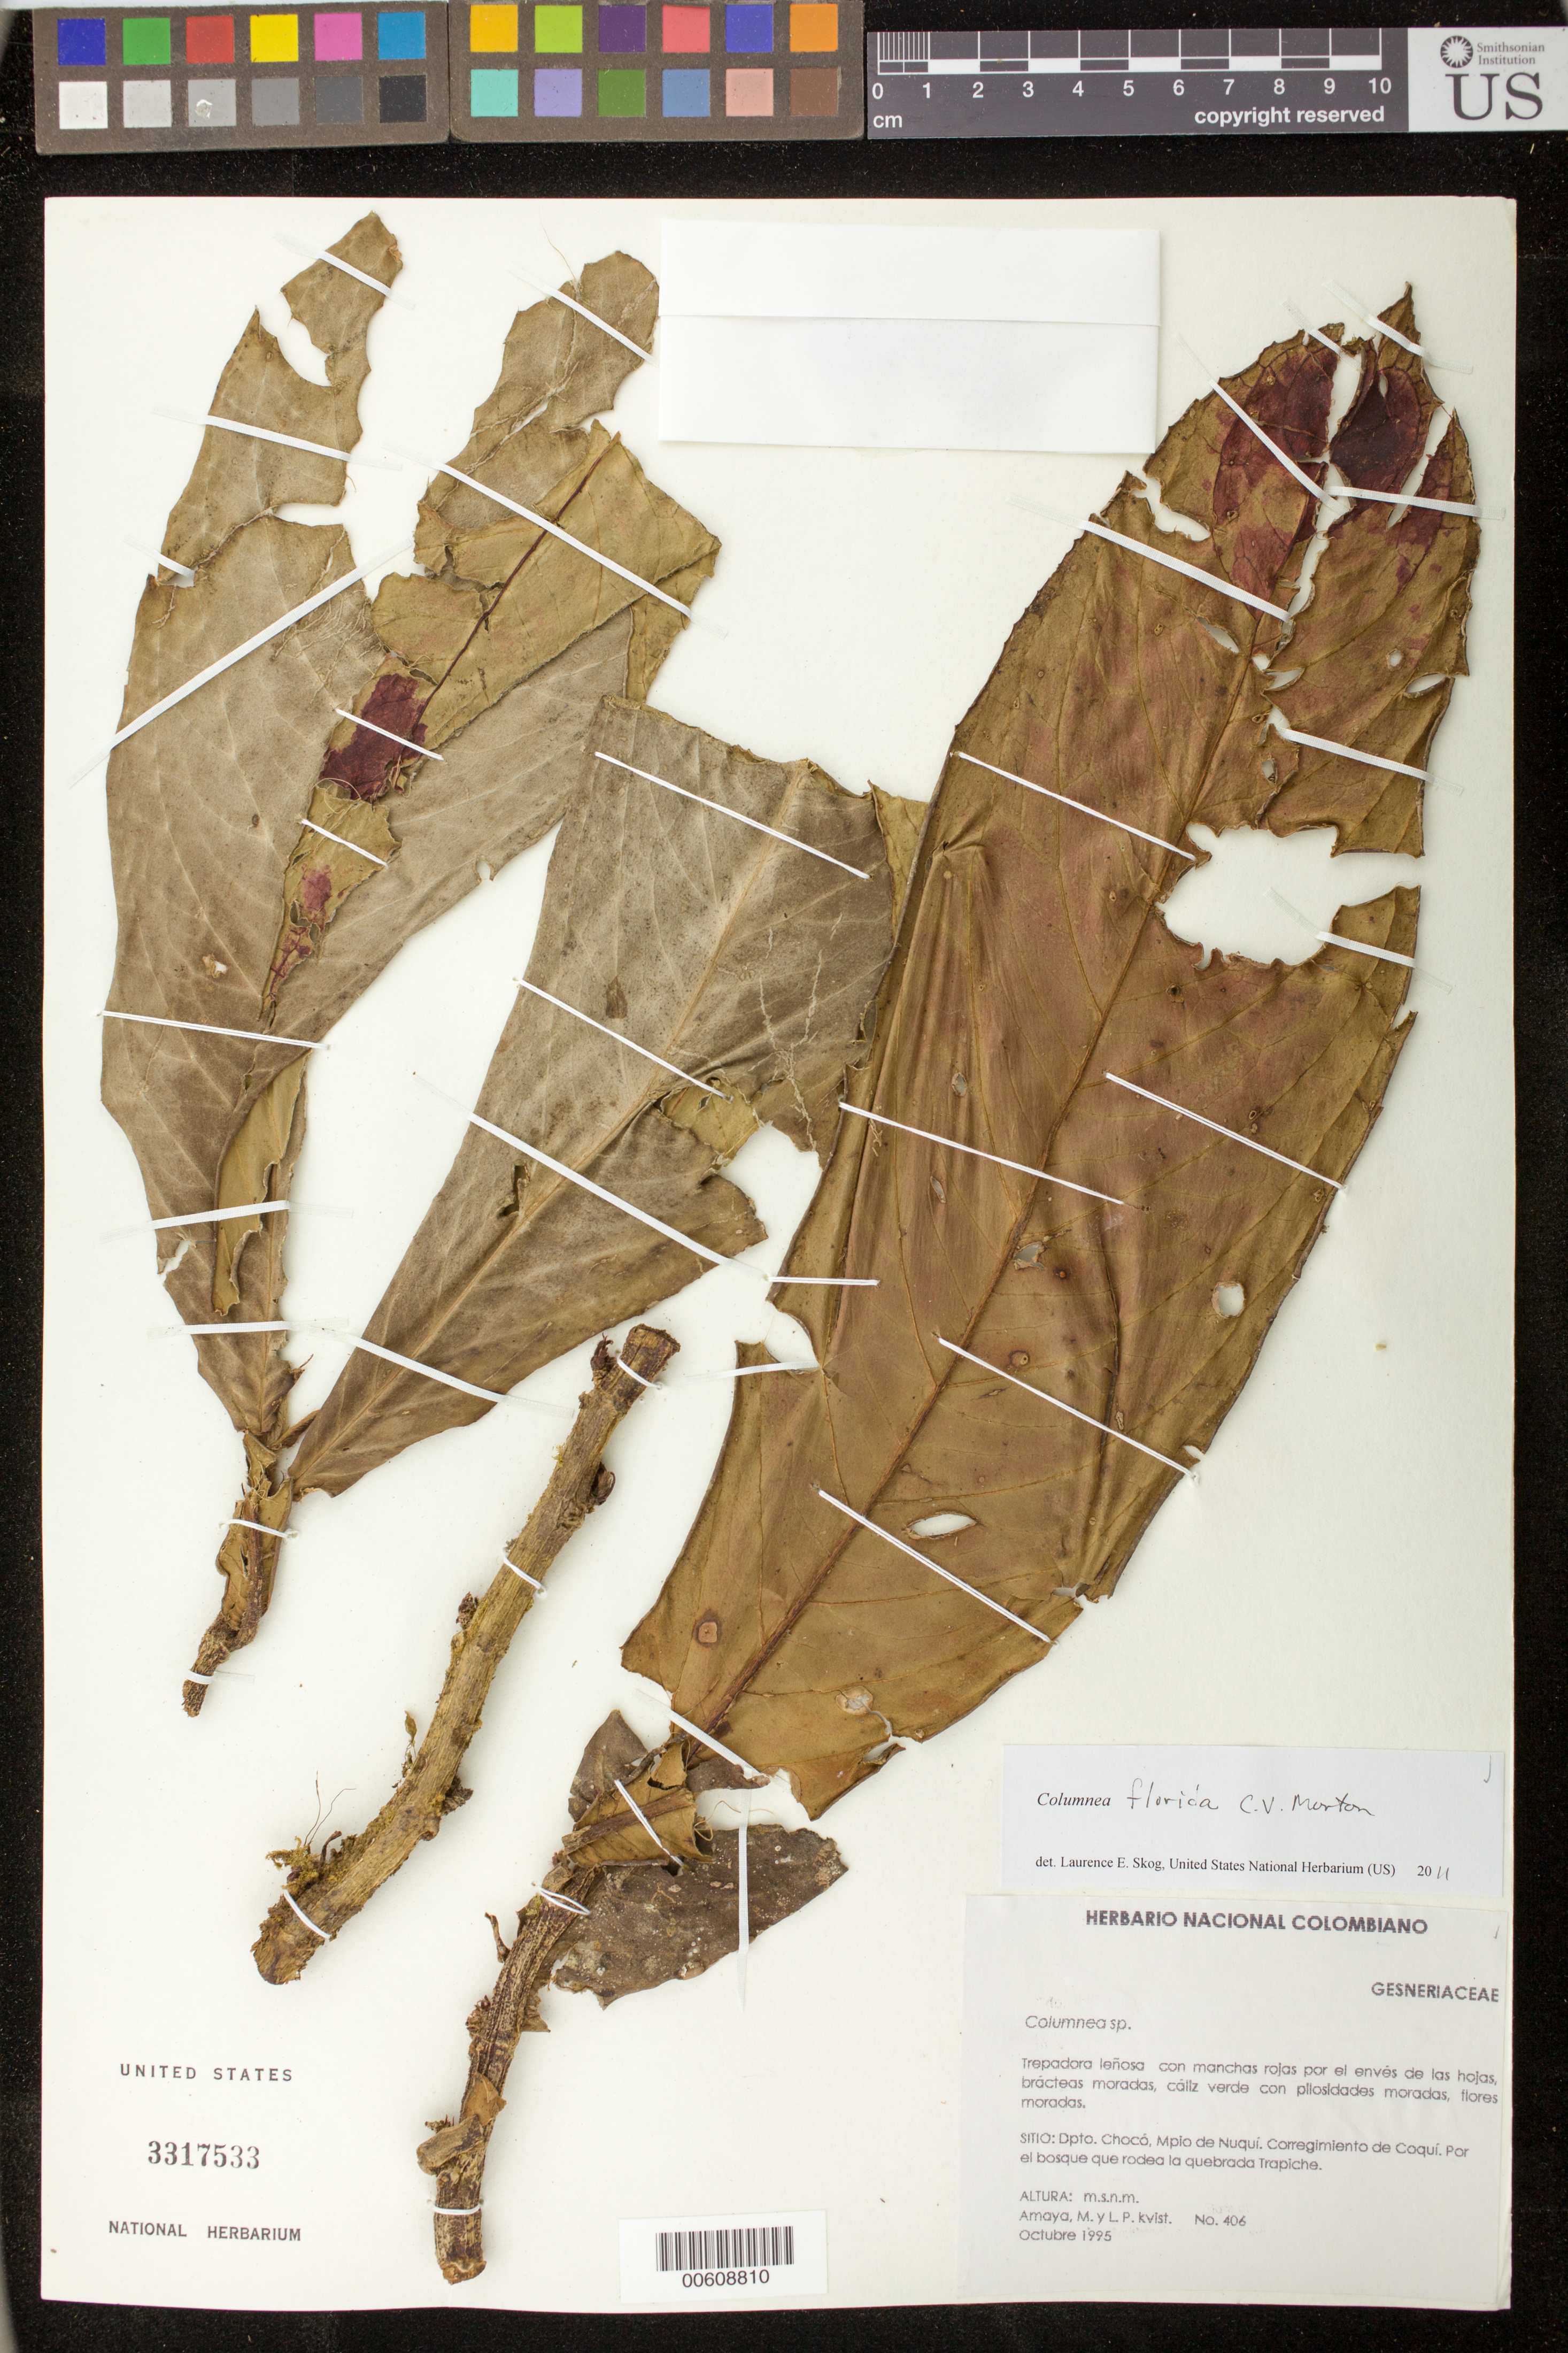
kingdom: Plantae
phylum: Tracheophyta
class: Magnoliopsida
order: Lamiales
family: Gesneriaceae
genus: Columnea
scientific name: Columnea florida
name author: C.V. Morton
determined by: Skog, Laurence E.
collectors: M. Amaya & L. P. Kvist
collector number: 406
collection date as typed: Oct 1995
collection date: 1995-10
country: Colombia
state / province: Chocó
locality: Mpio. de Nuquí. Corregimiento de Coquí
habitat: Por el bosque que rodea la quebrada Trapiche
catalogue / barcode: US 3317533